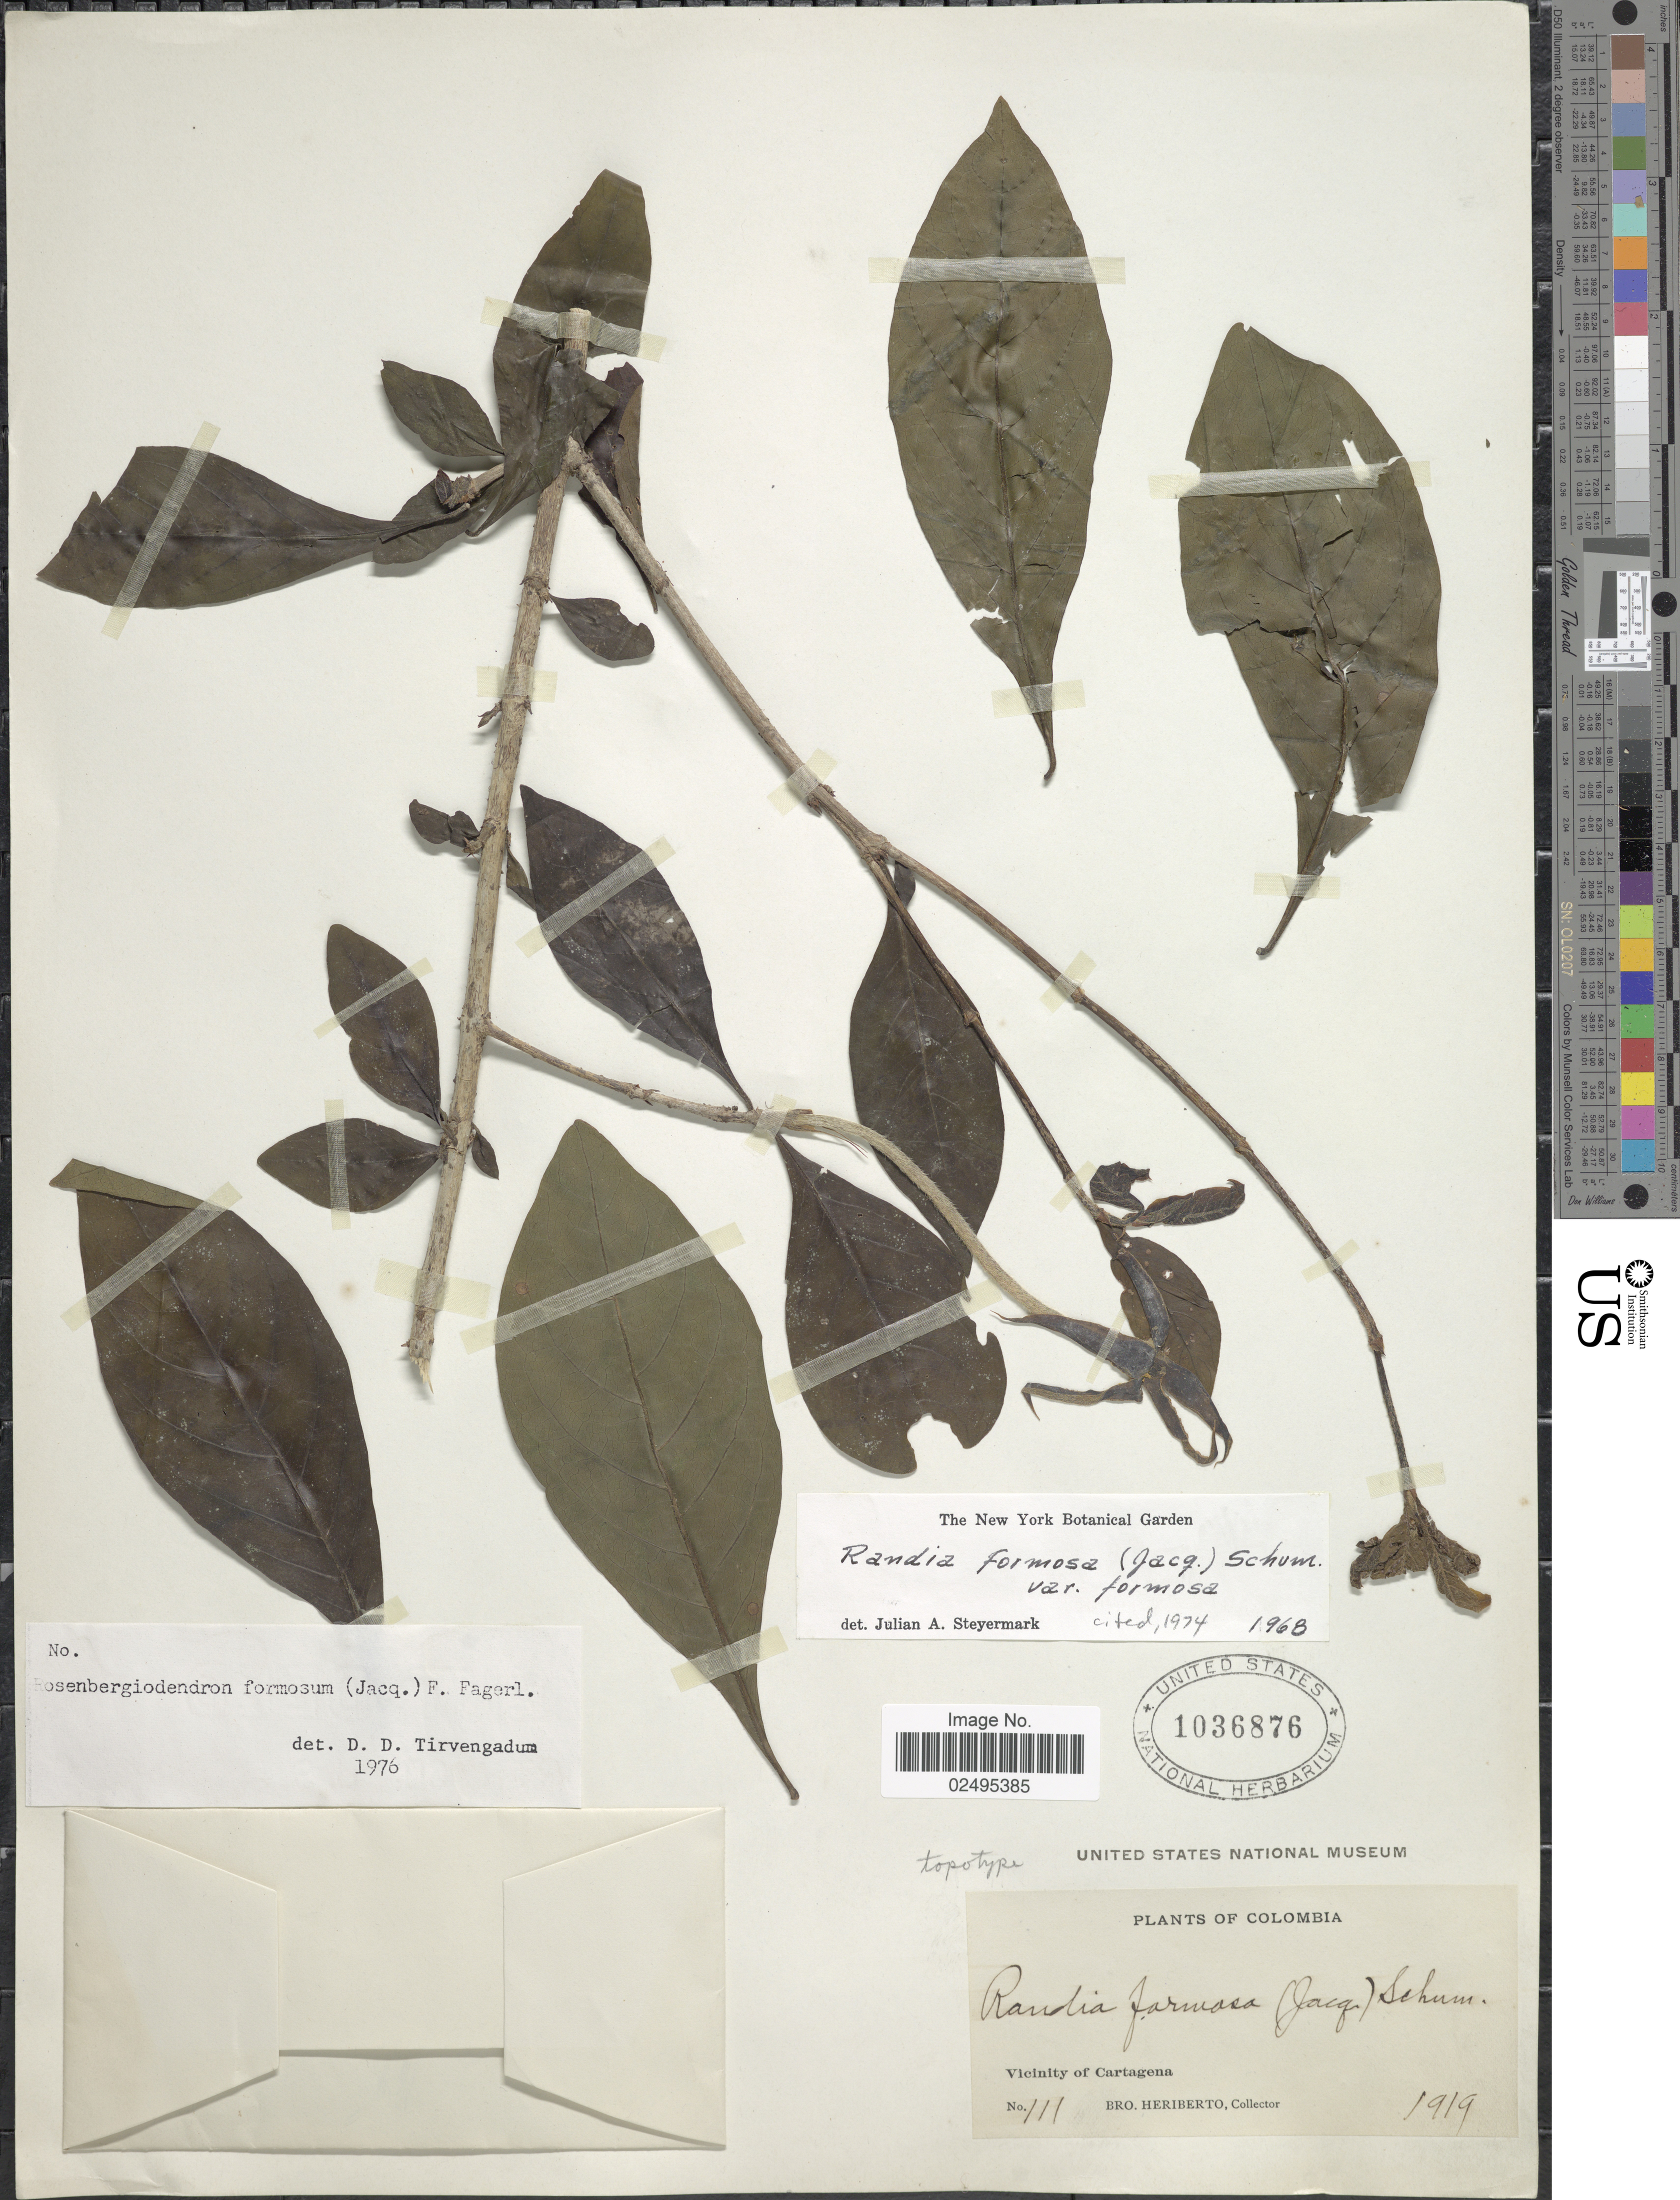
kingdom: Plantae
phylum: Tracheophyta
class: Magnoliopsida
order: Gentianales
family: Rubiaceae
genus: Rosenbergiodendron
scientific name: Rosenbergiodendron formosum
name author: (Jacq.) Fagerl.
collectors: B. Heriberto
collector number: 111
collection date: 1919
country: Colombia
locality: Vicinity of Cartagena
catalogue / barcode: US 1036876